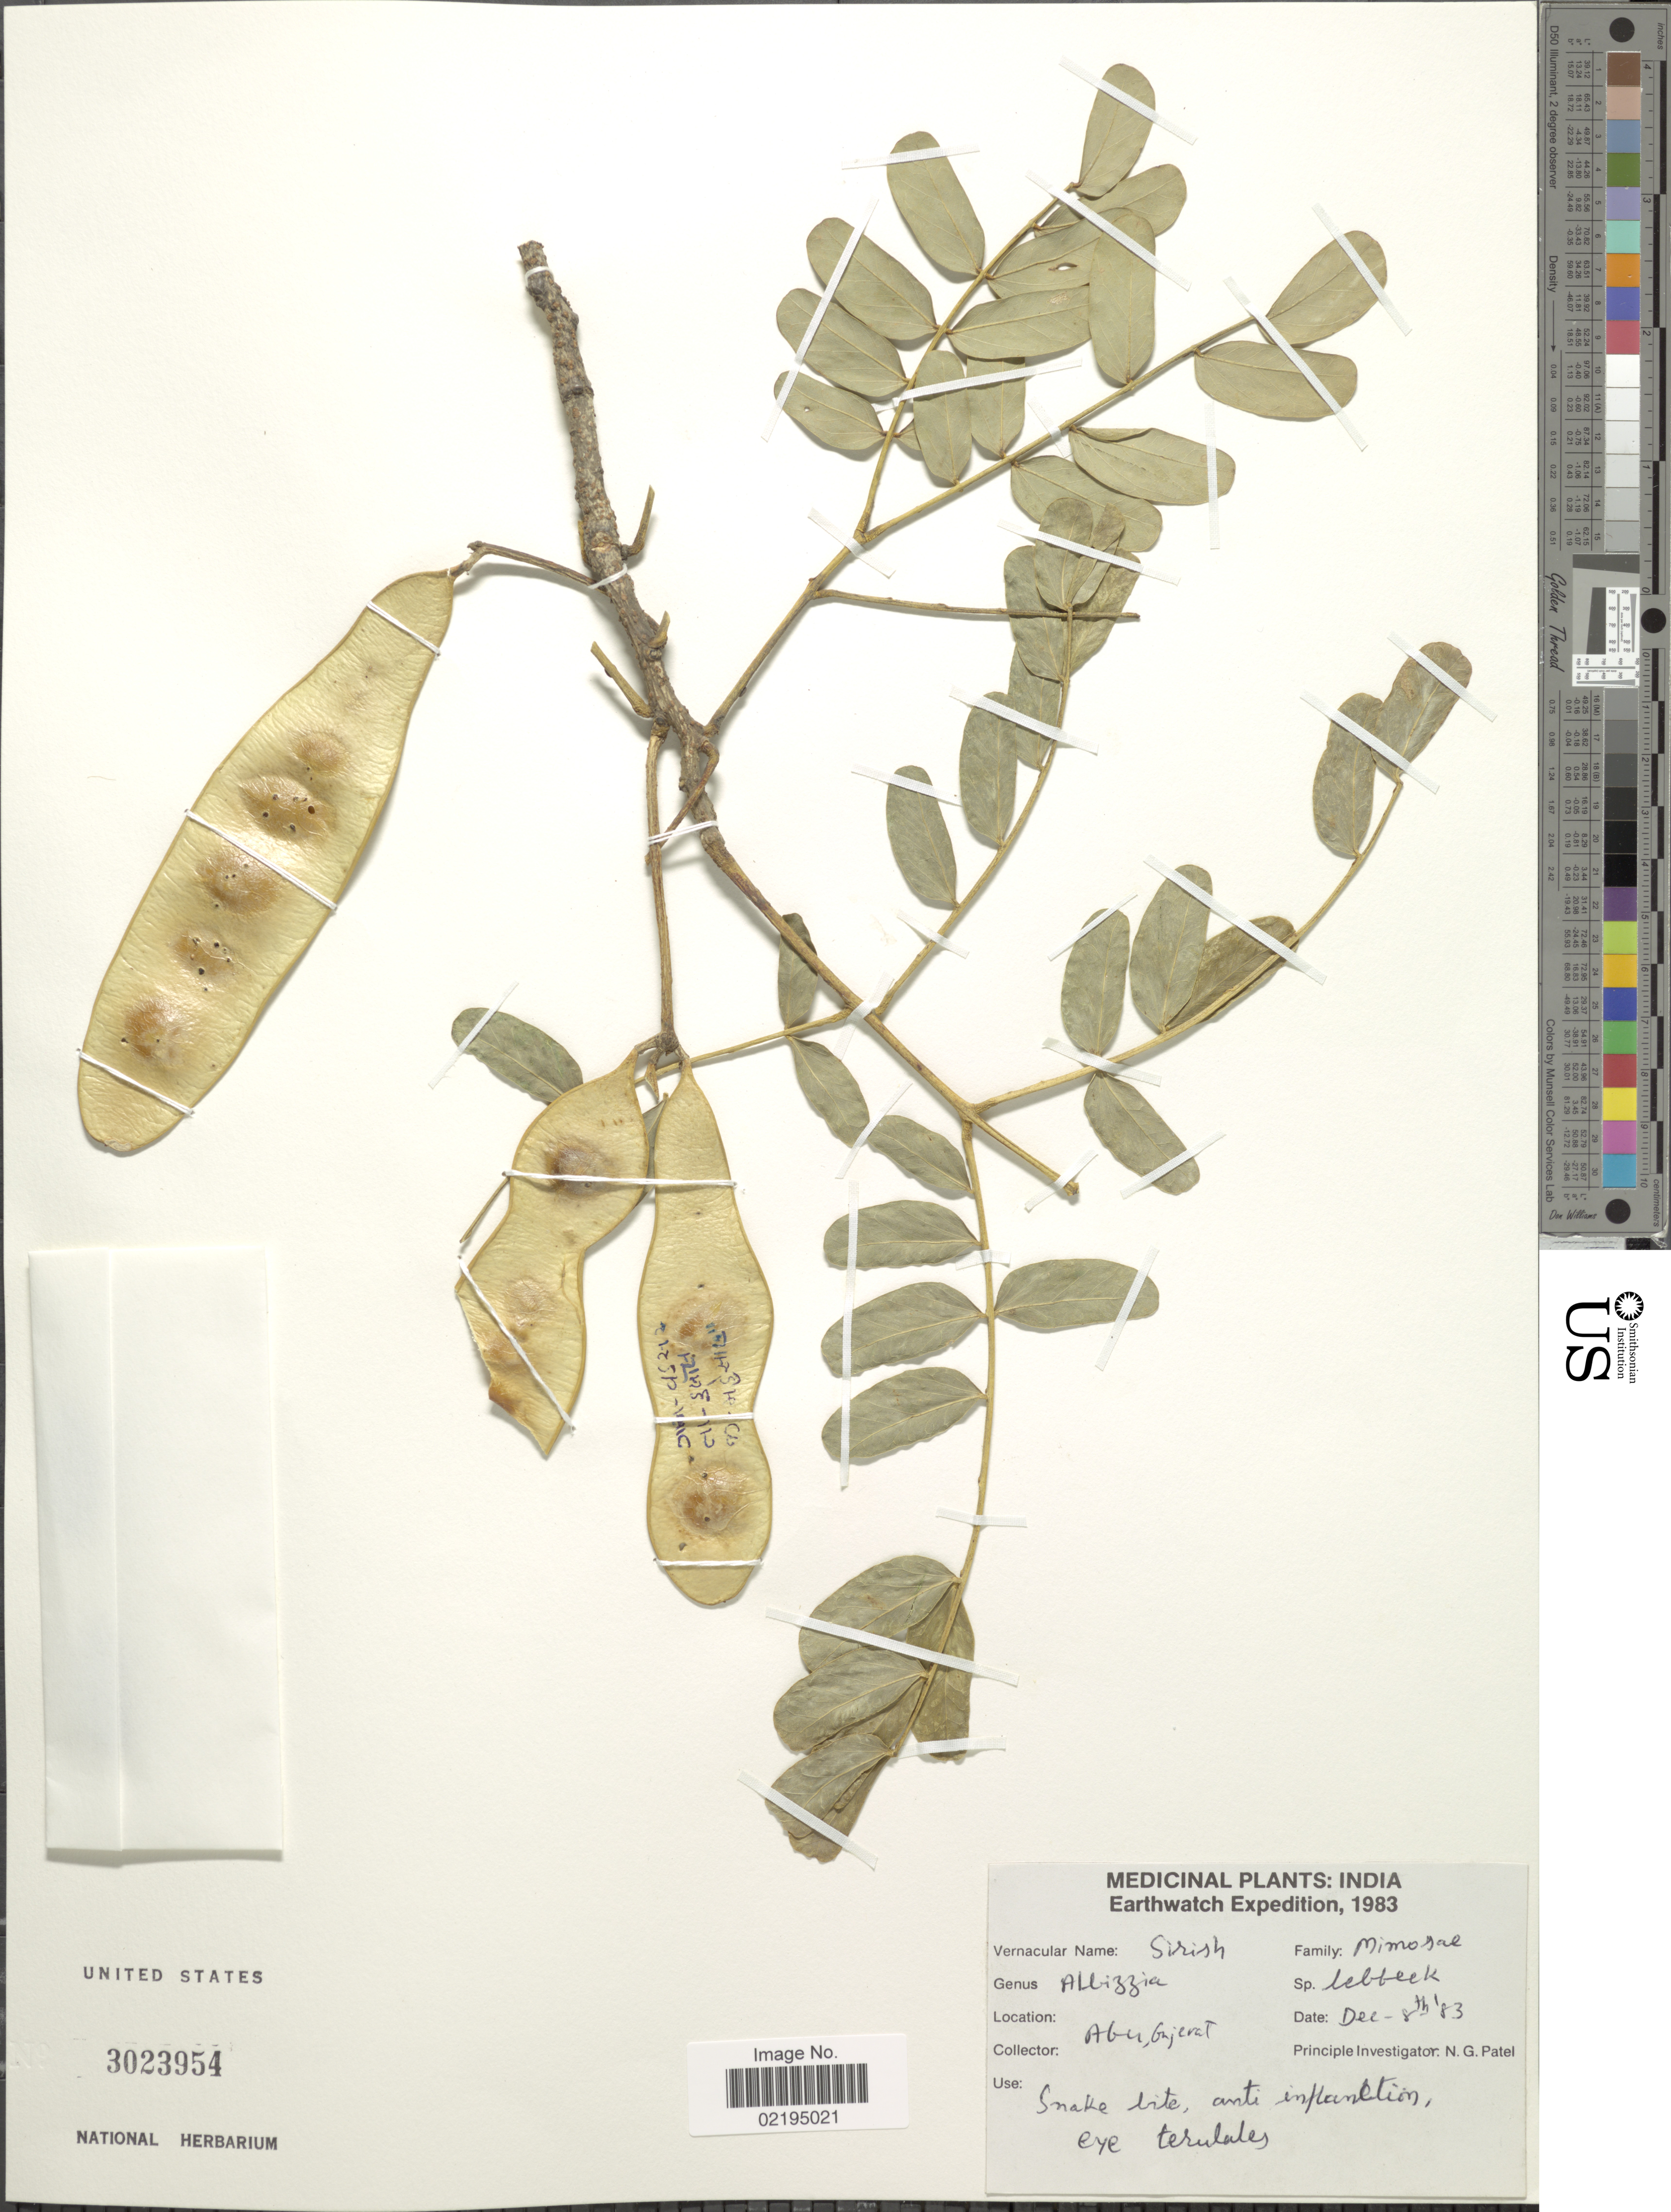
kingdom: Plantae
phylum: Tracheophyta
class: Magnoliopsida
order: Fabales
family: Fabaceae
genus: Albizia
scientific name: Albizia lebbeck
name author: (L.) Benth.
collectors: Earthwatch volunteers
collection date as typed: Transcribed d/m/y: 8/12/83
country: India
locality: Abu, Gujerat.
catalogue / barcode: US 3023954